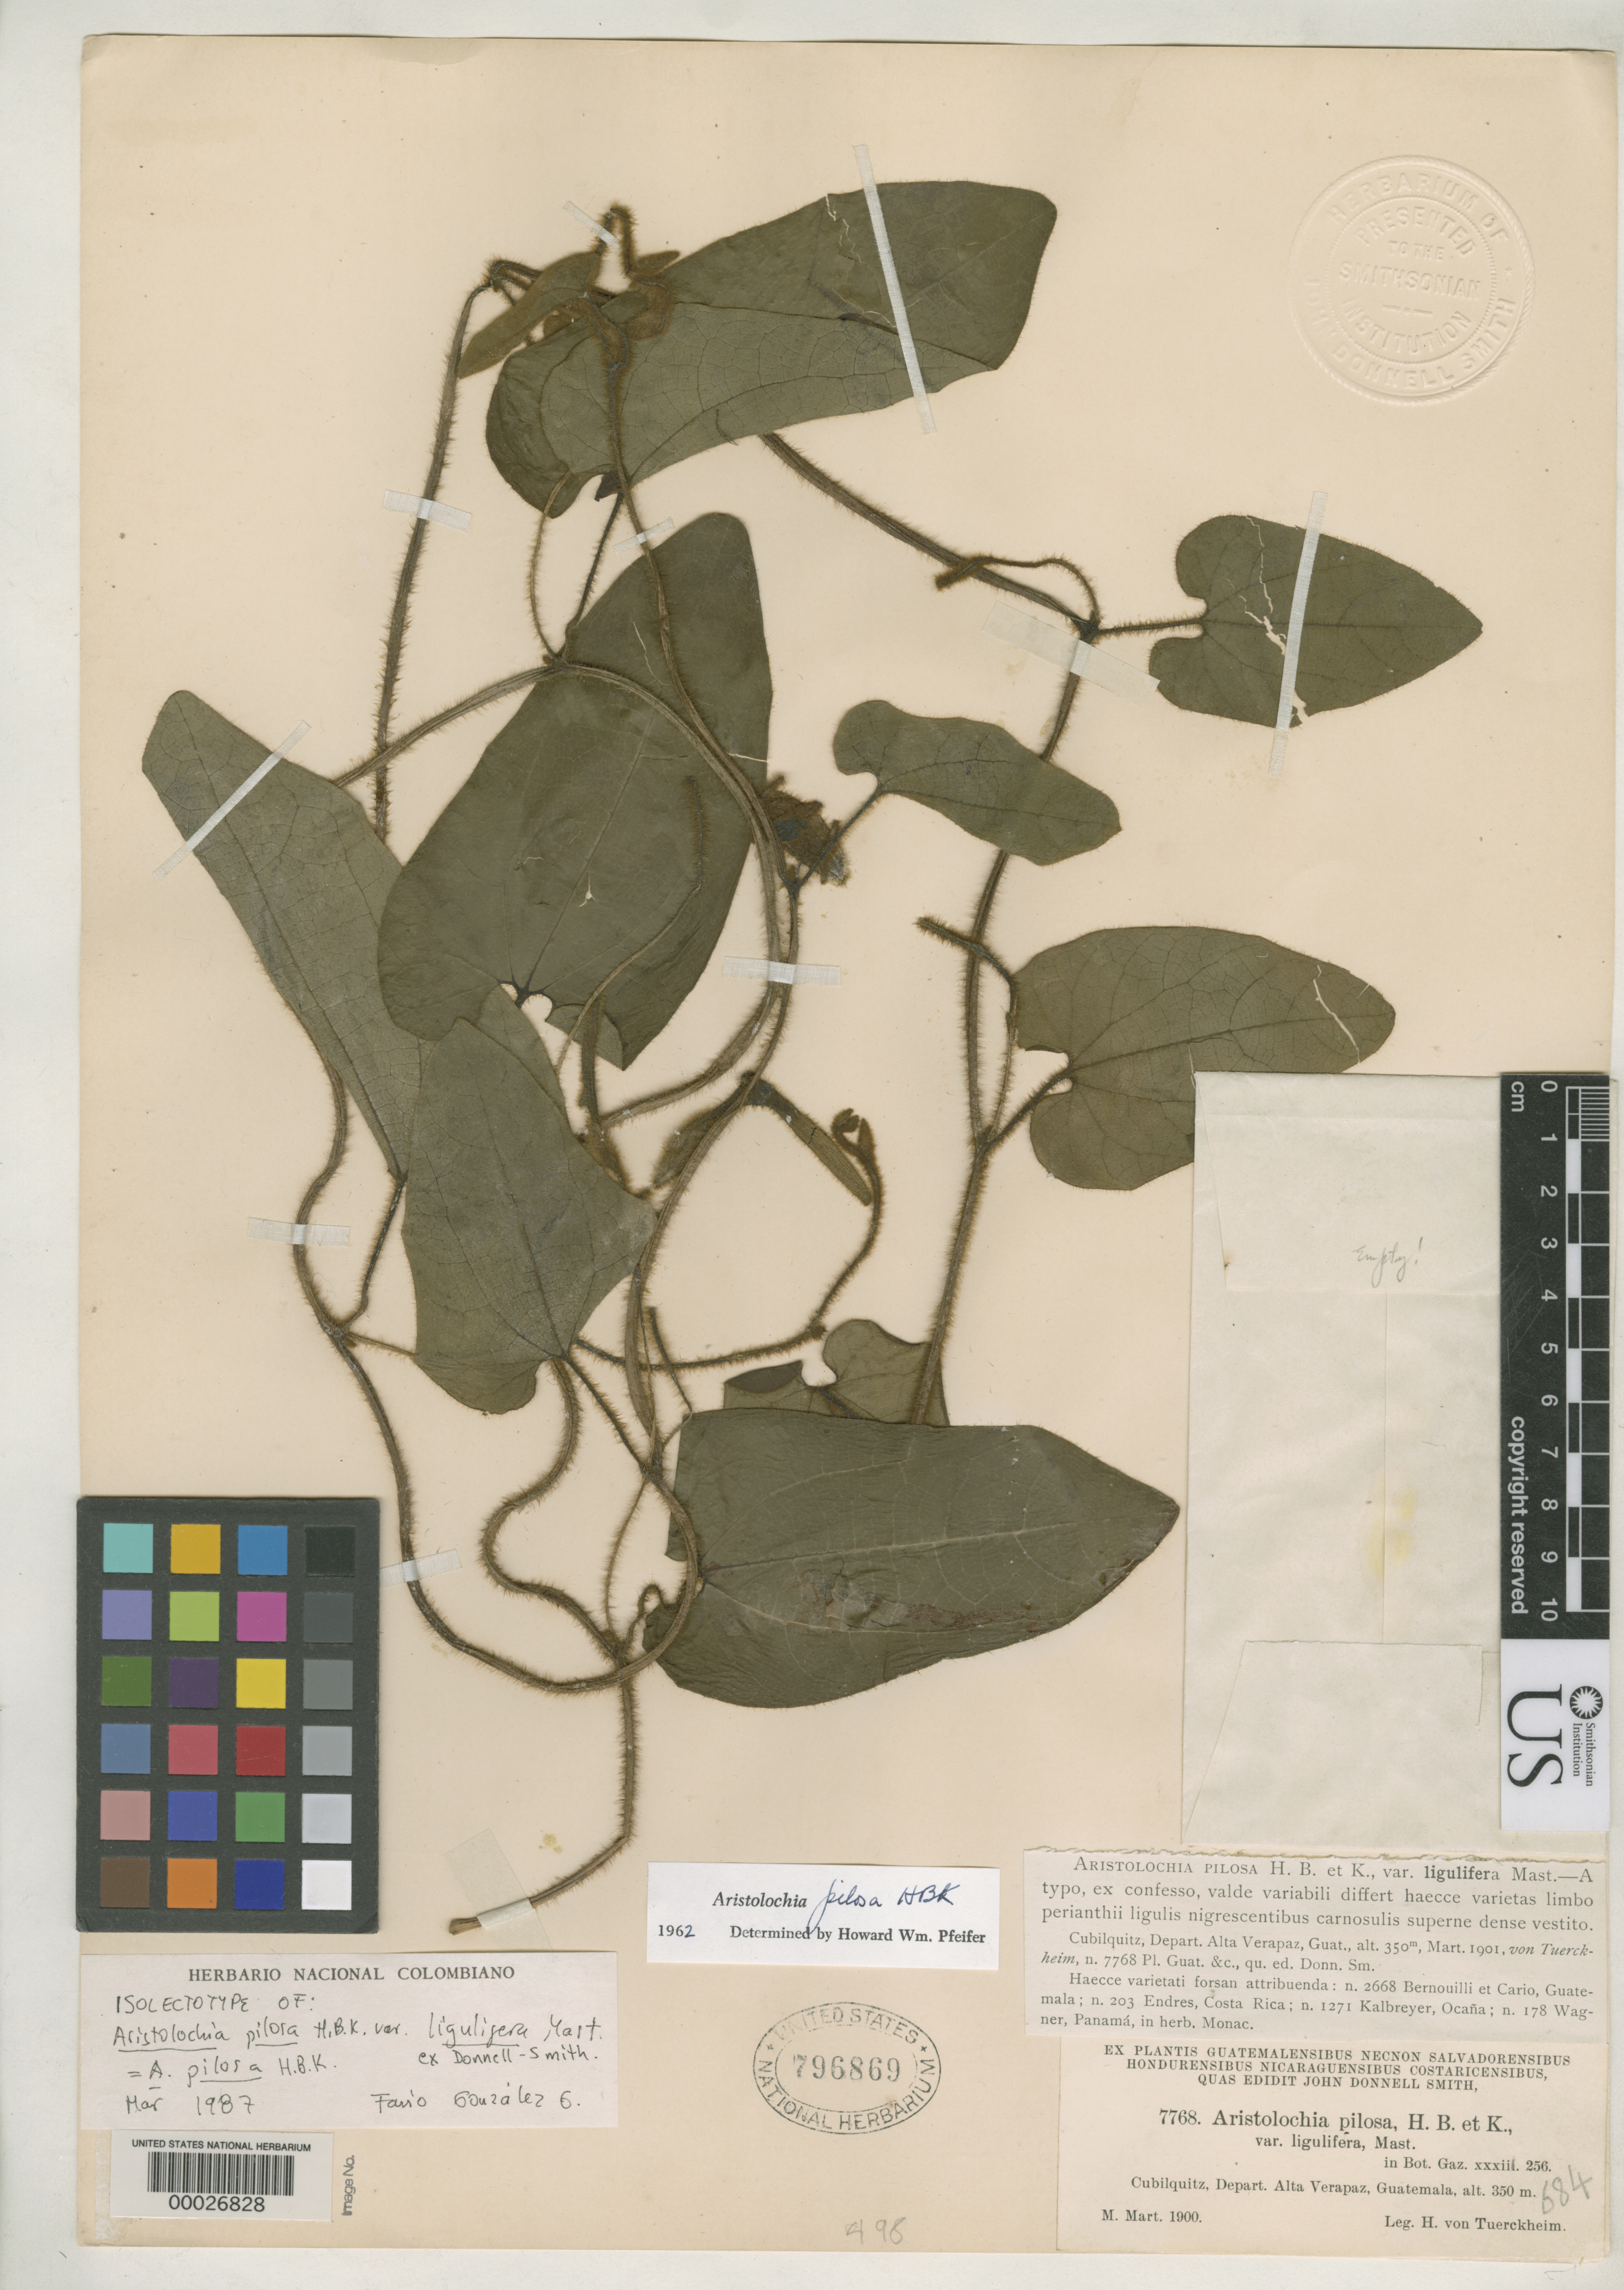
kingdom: Plantae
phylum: Tracheophyta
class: Magnoliopsida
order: Piperales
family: Aristolochiaceae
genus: Aristolochia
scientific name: Aristolochia pilosa var. ligulifera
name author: Mast. ex Donn. Sm.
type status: Lectotype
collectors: H. von Türckheim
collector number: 7768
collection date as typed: Mar 1900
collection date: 1900-03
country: Guatemala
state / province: Alta Verapaz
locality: Cubilquitz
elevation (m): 350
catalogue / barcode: US 796869